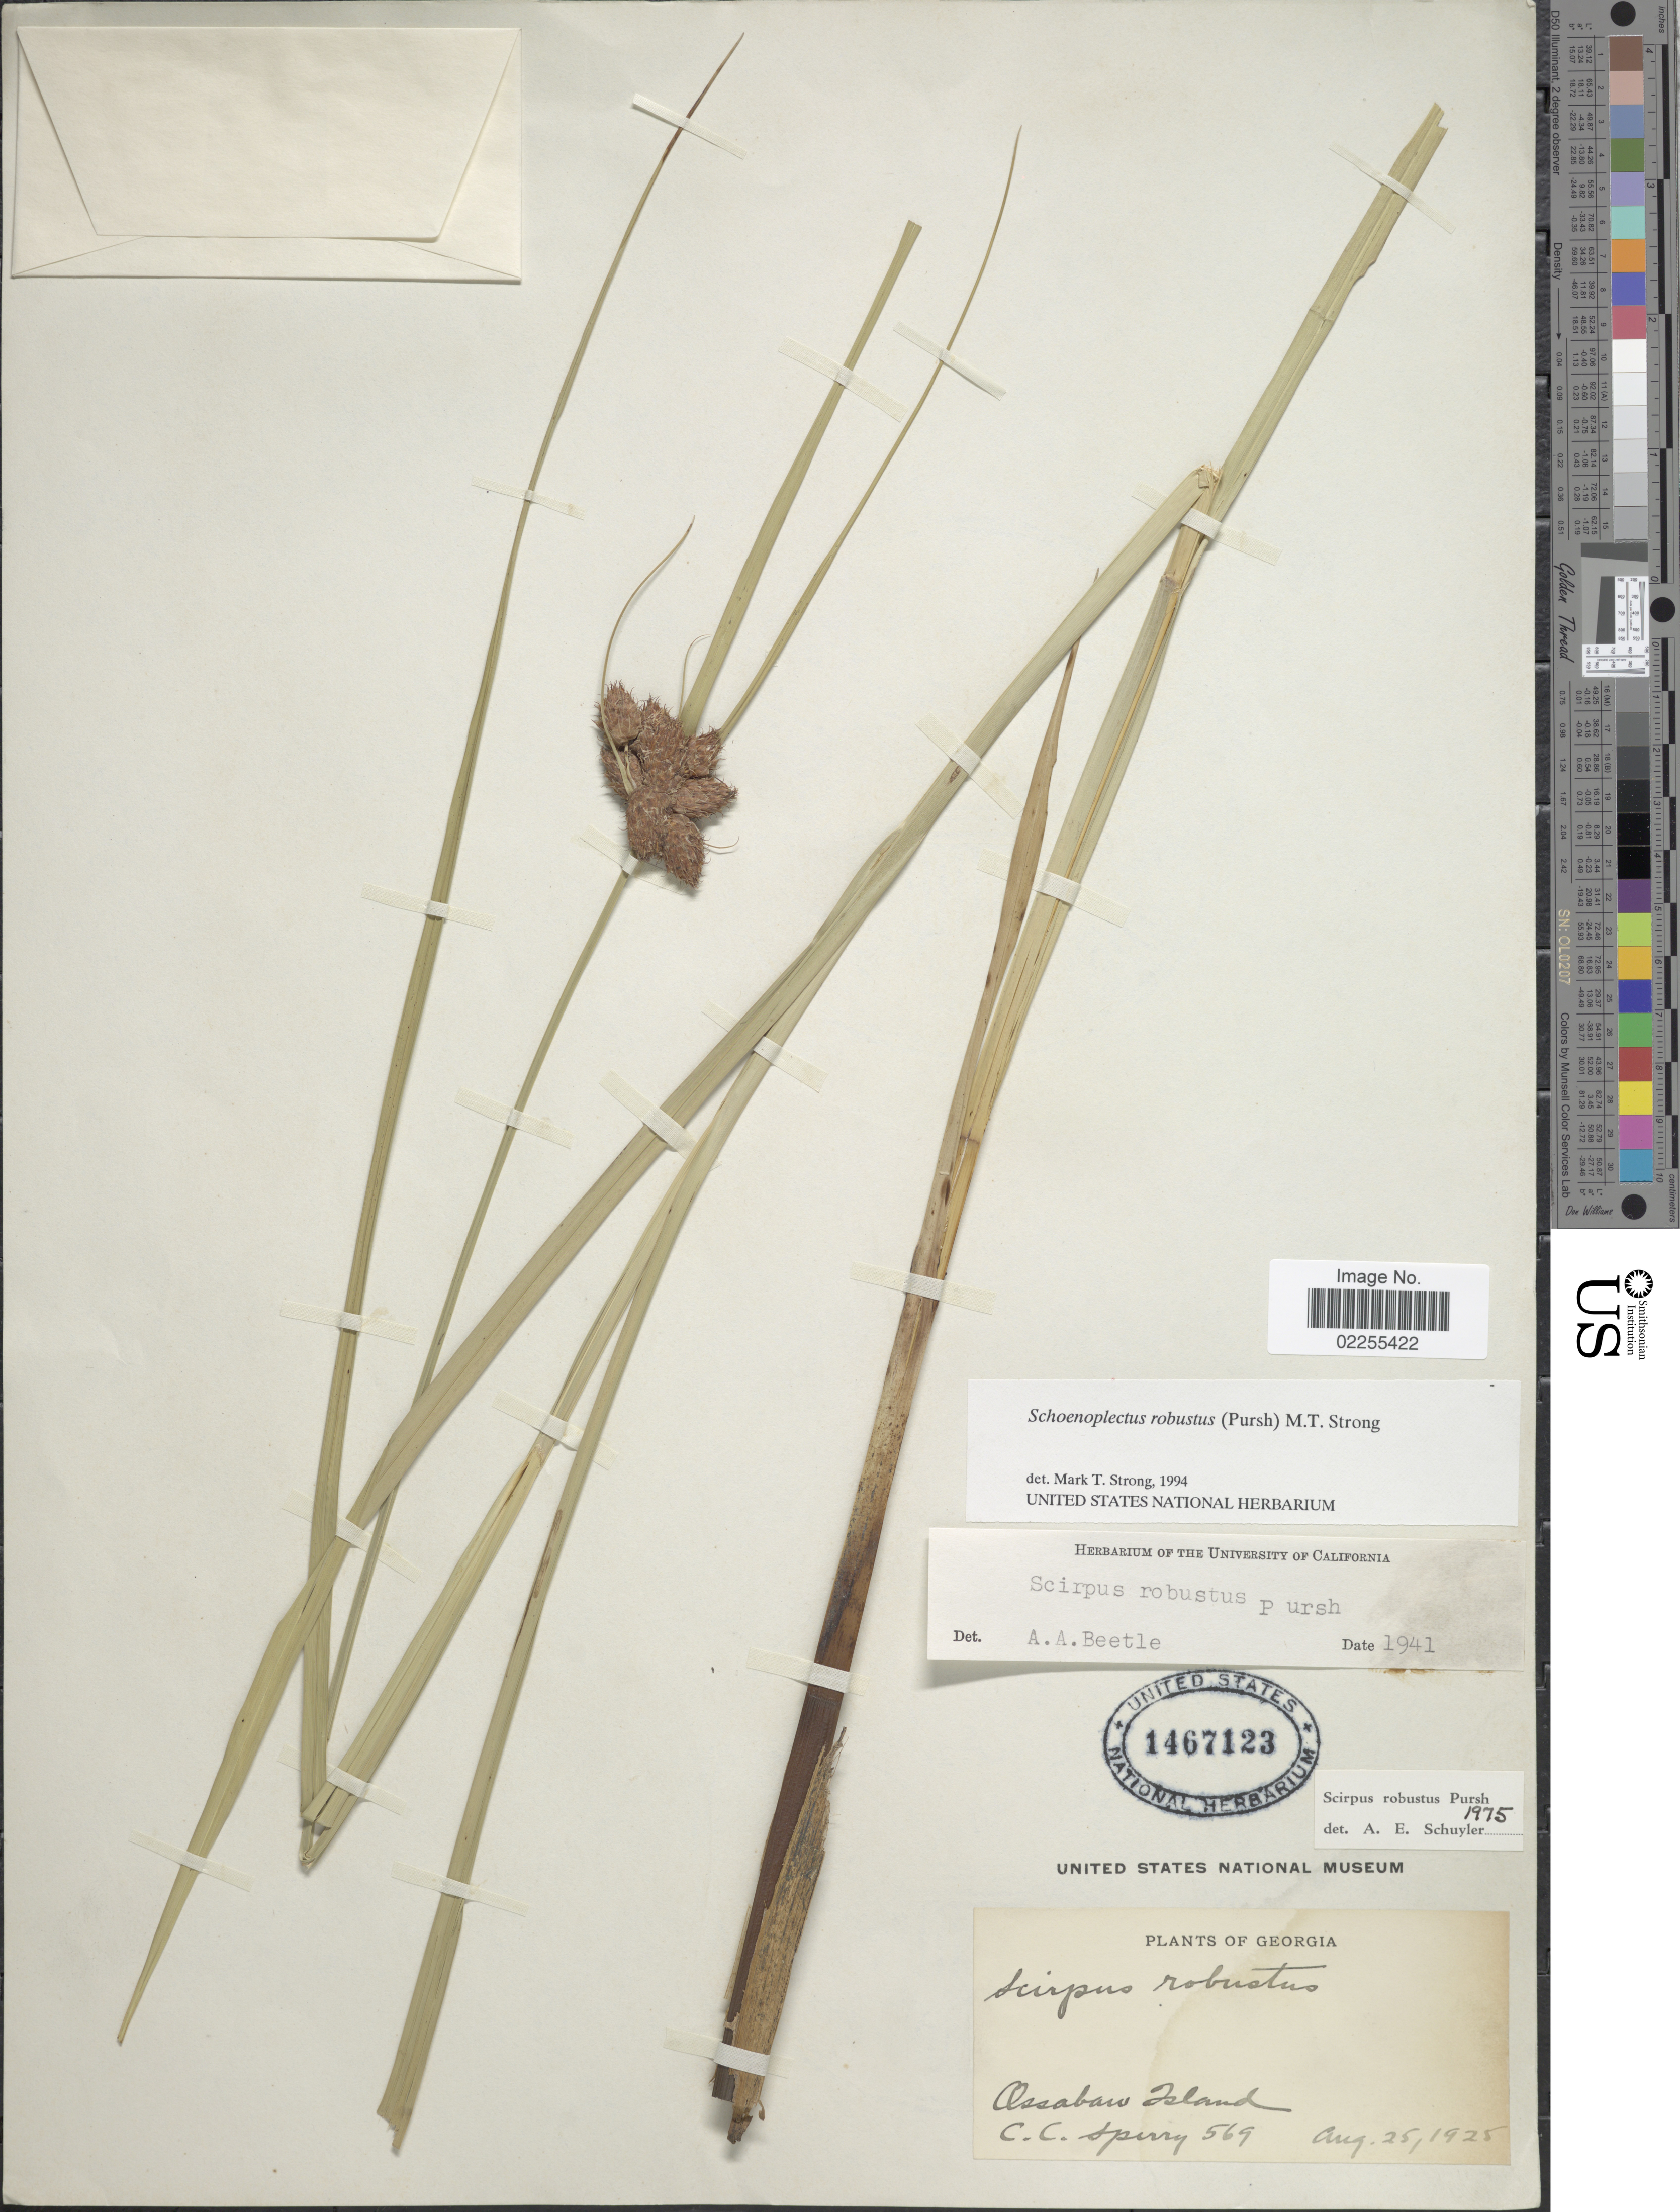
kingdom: Plantae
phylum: Tracheophyta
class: Liliopsida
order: Poales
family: Cyperaceae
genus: Bolboschoenus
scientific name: Bolboschoenus robustus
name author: (Pursh) Soják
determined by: Strong, M. T., (US), Smithsonian Institution - National Museum of Natural History (UNITED STATES)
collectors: C. C. Sperry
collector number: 569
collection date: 1925-08-25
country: United States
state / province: Georgia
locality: Ossabaw Island.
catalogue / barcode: US 1467123